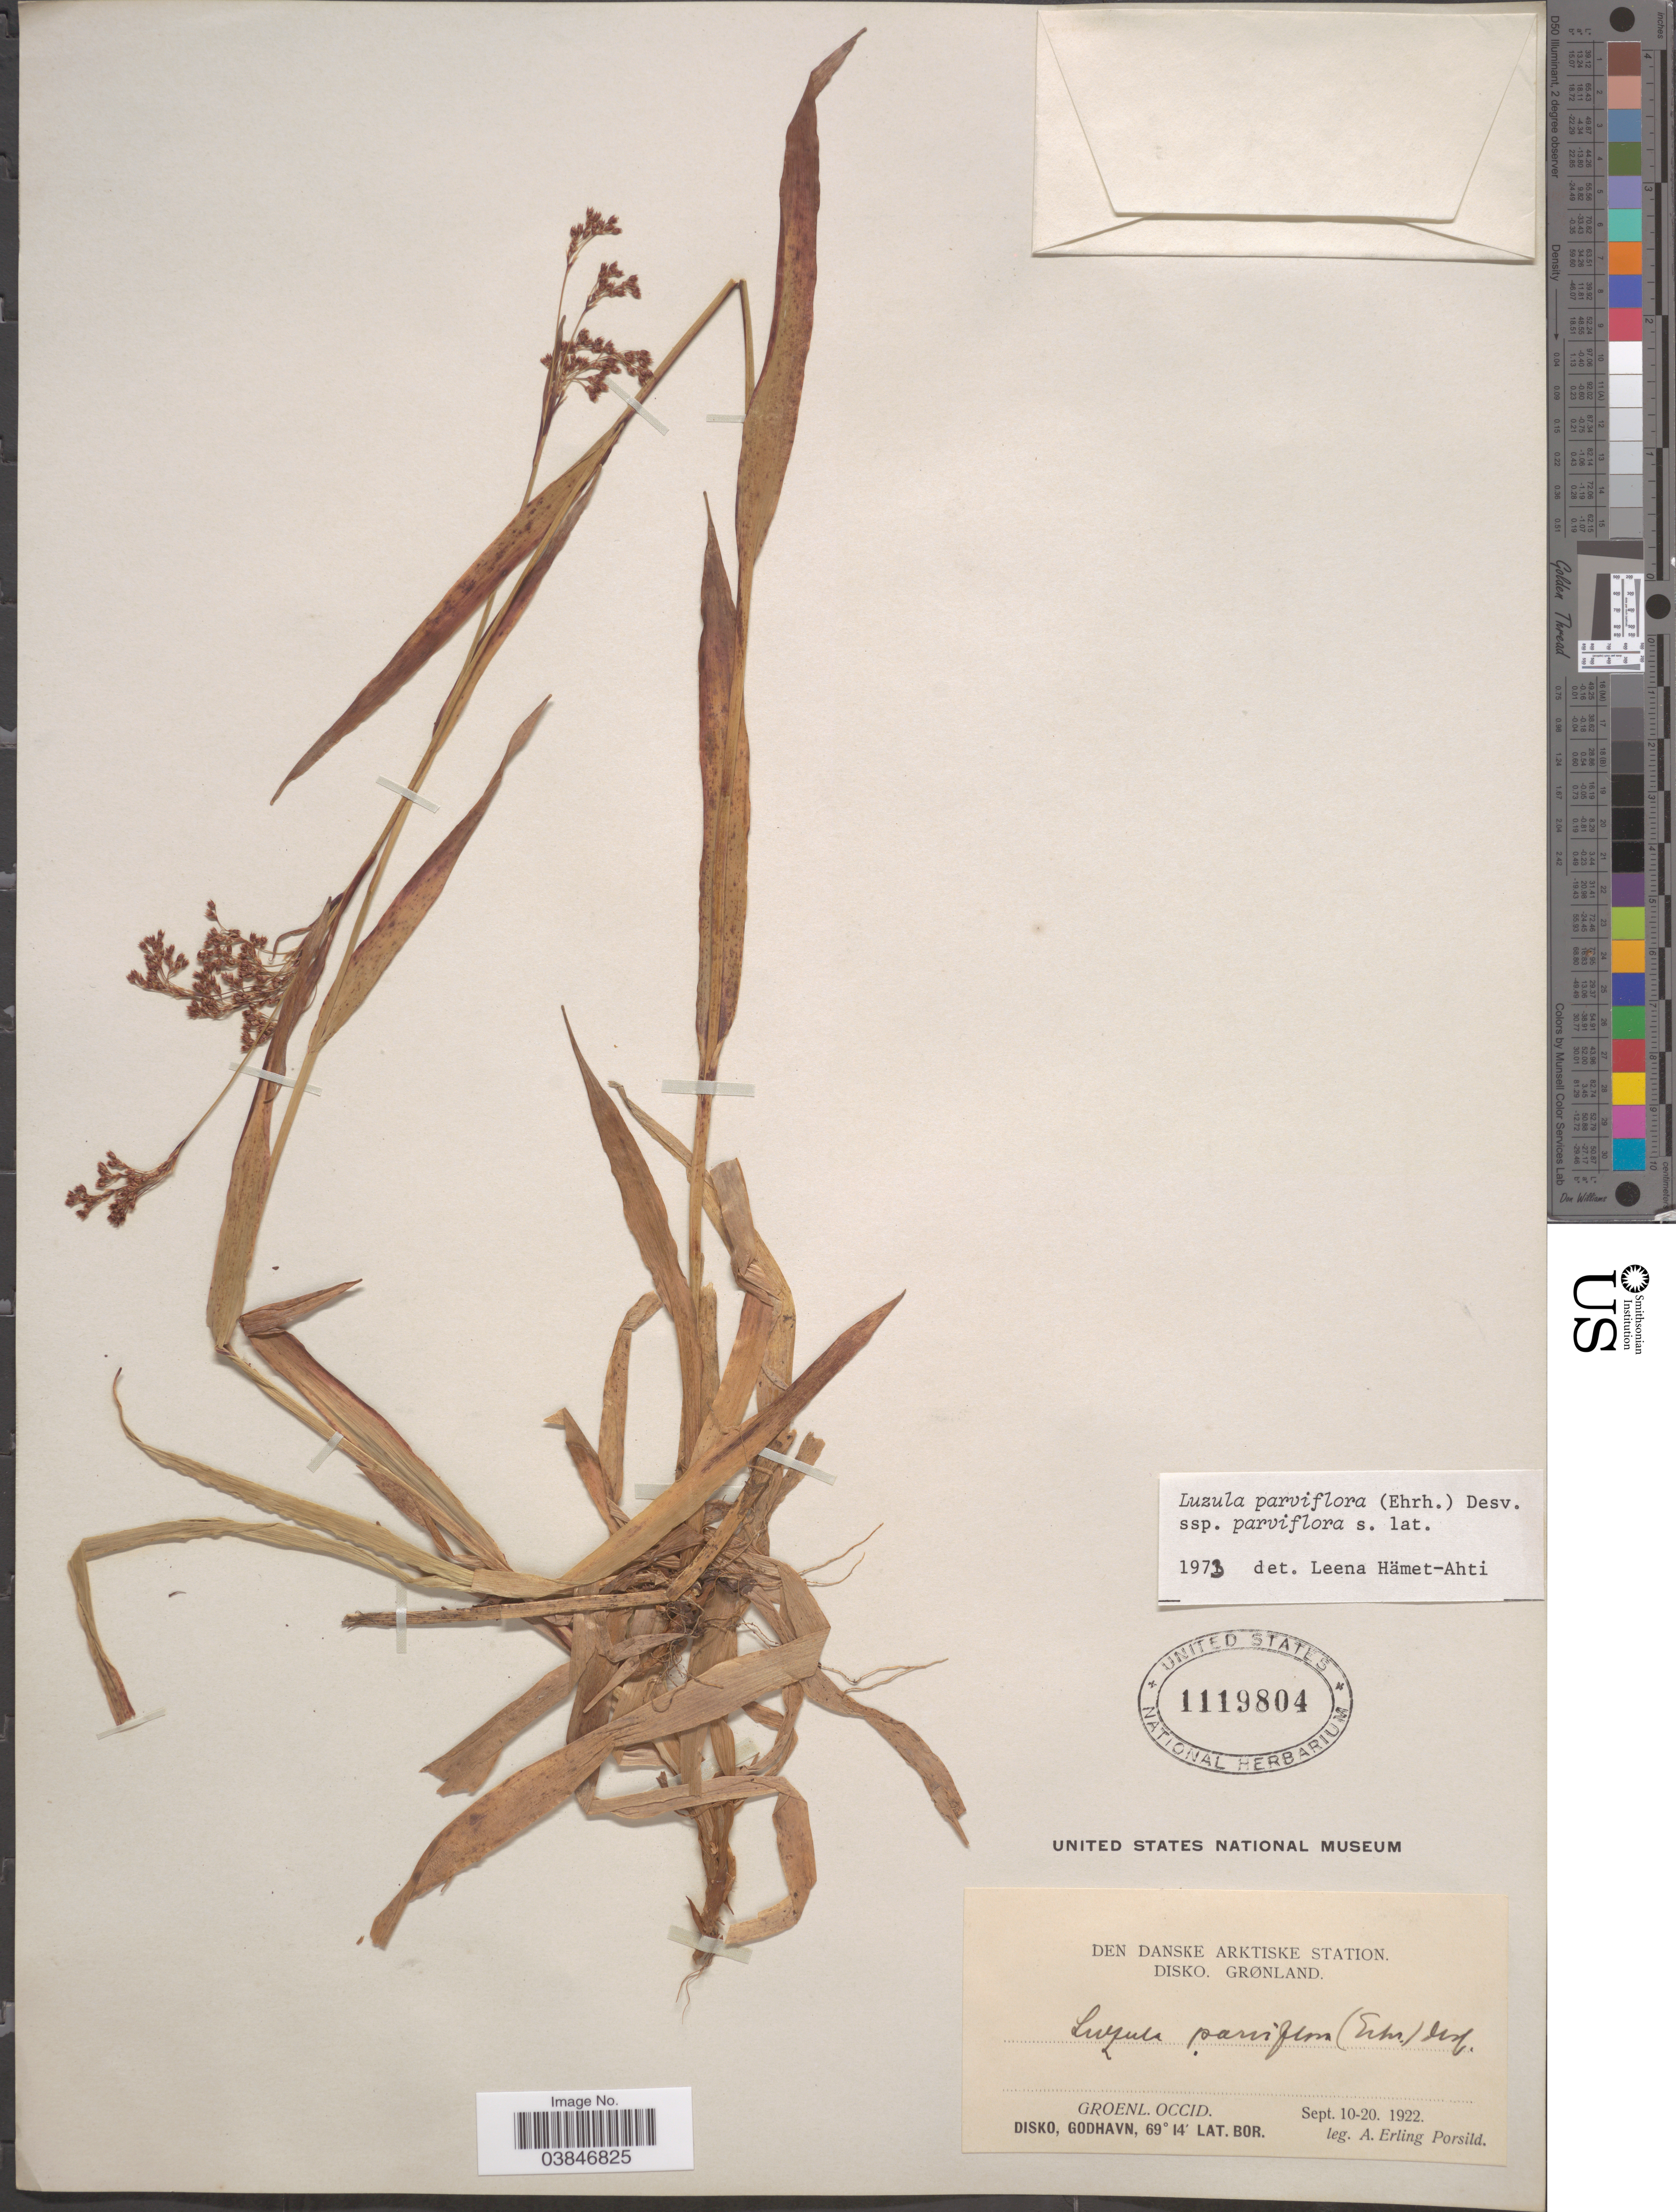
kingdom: Plantae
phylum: Tracheophyta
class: Liliopsida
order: Poales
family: Juncaceae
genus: Luzula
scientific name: Luzula parviflora subsp. parviflora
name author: (Ehrh.) Desv.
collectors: A. E. Porsild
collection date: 1922-09-10/1922-09-20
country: Greenland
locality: Den Danske Arktiske Station. Disko, Grønland. Groenl. Occid. Godhavn.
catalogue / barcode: US 1119804